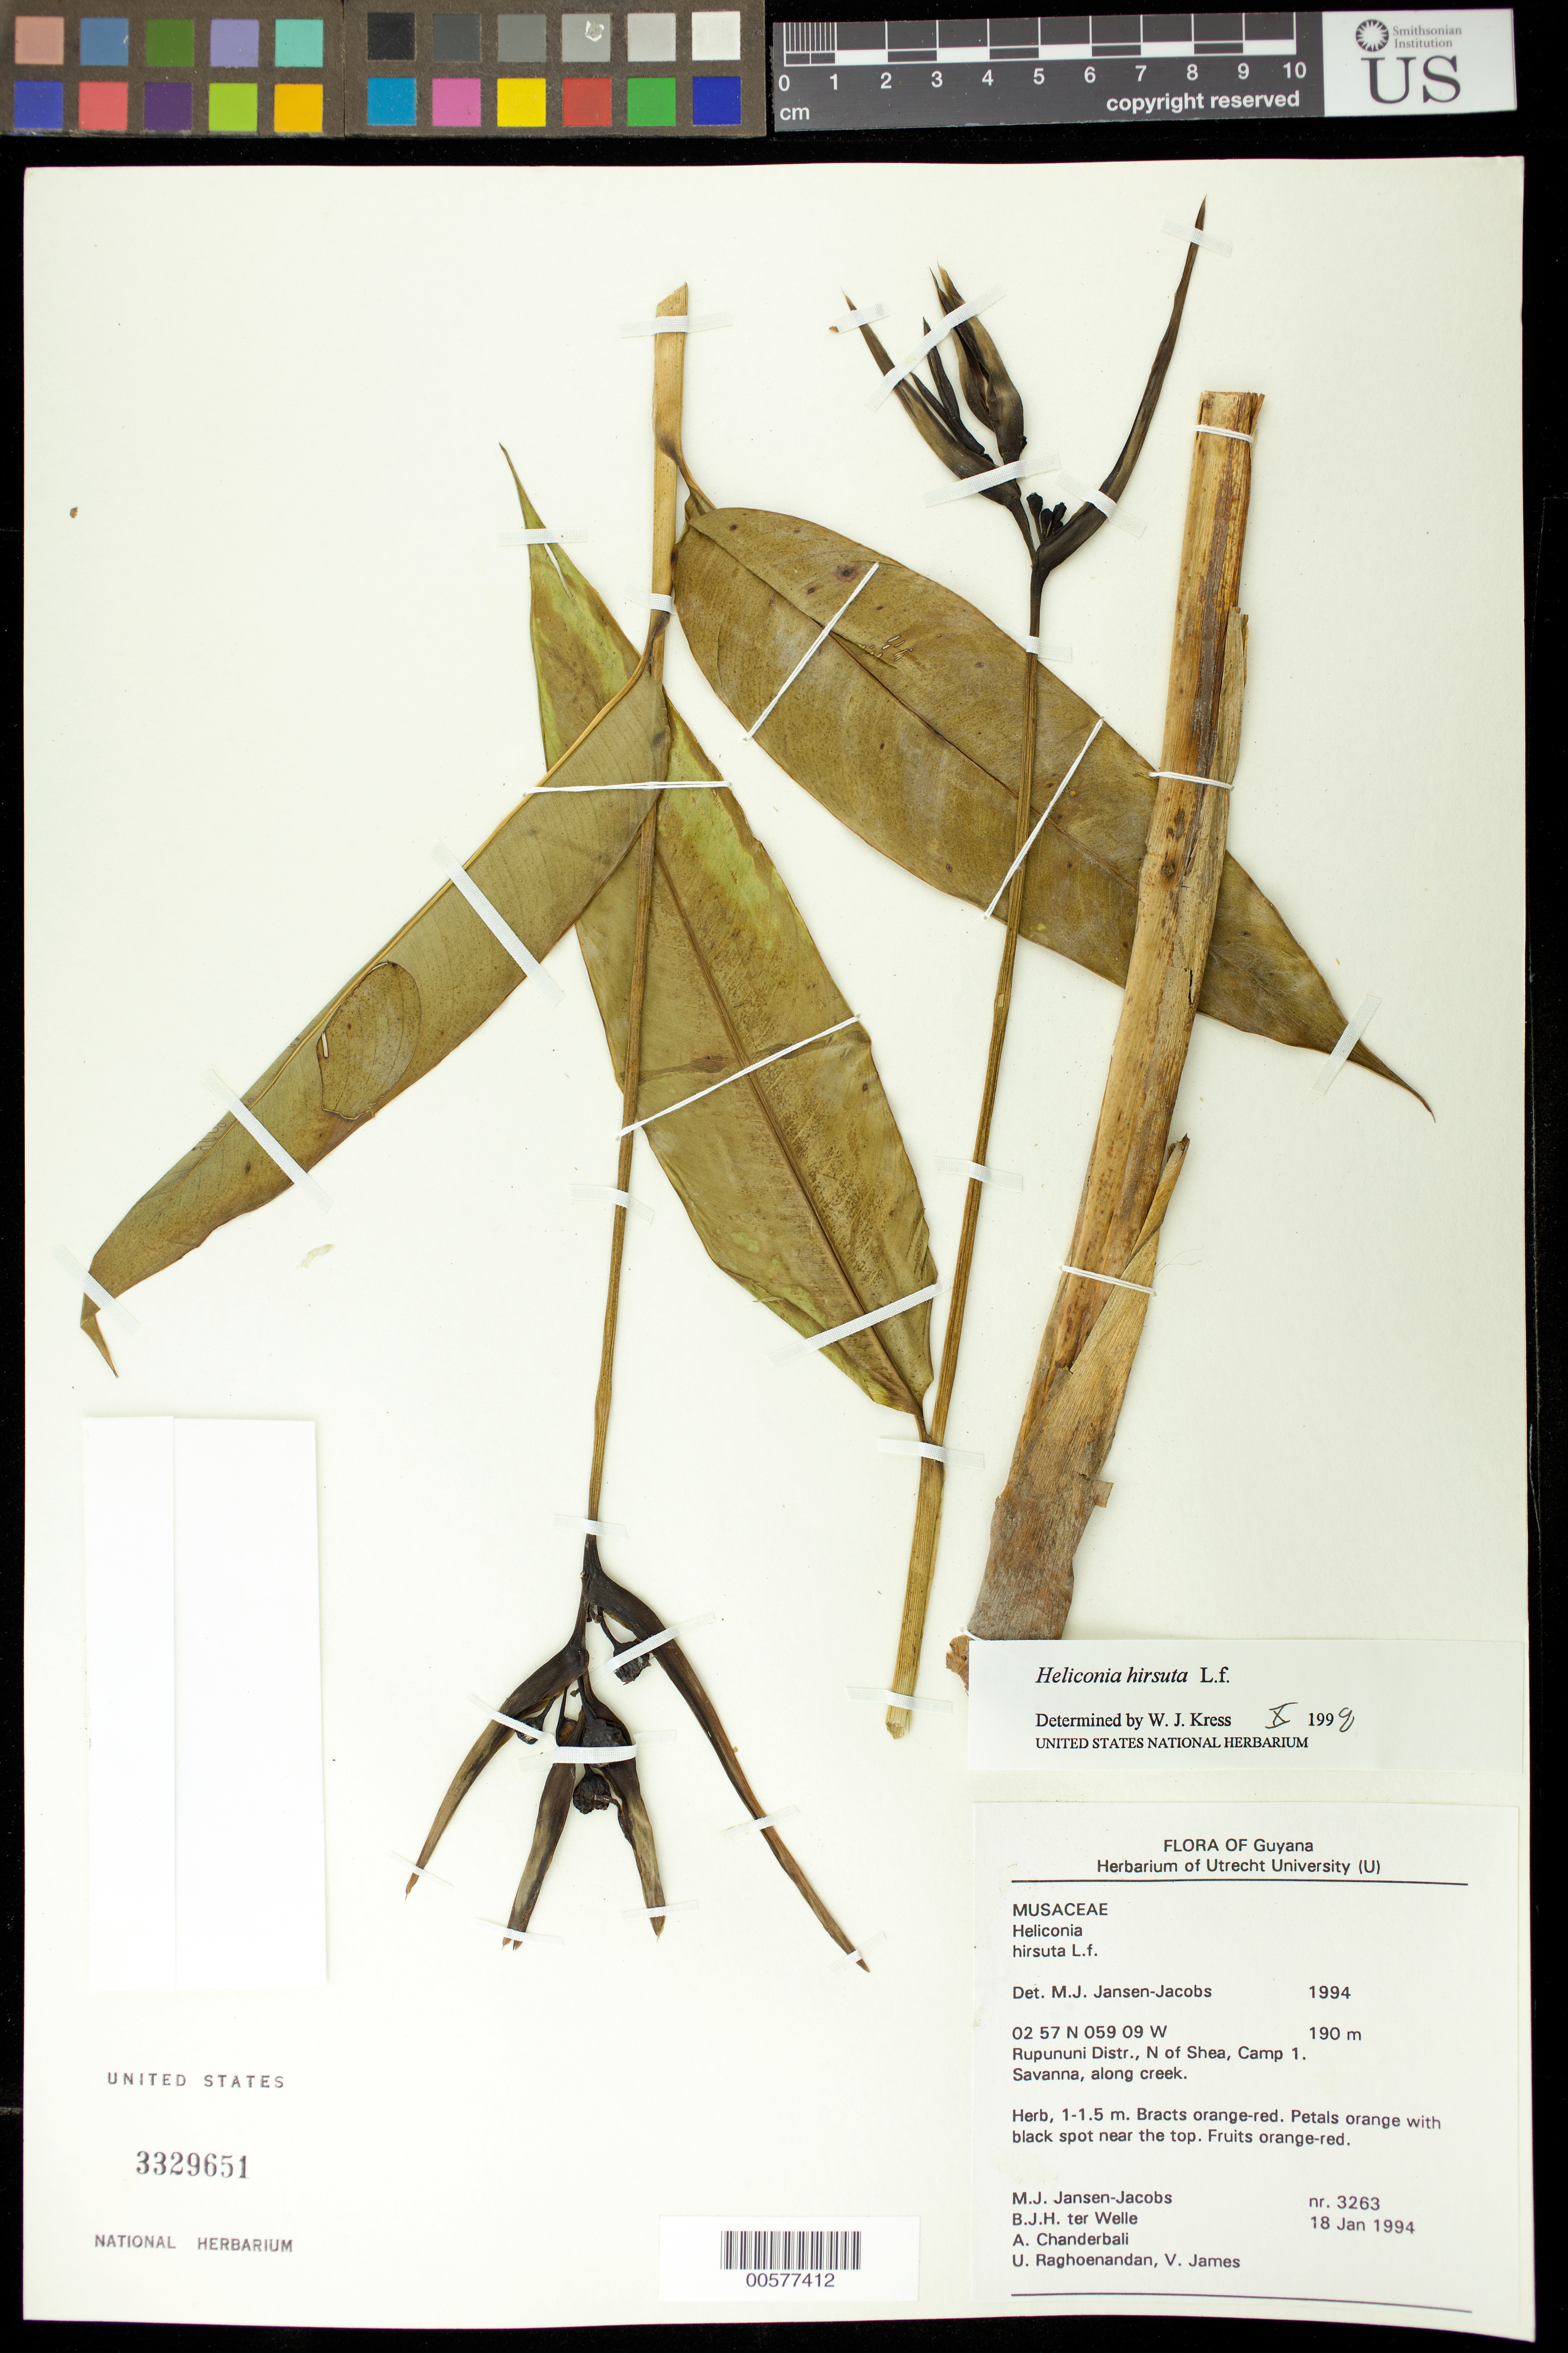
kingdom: Plantae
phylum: Tracheophyta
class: Liliopsida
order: Zingiberales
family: Heliconiaceae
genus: Heliconia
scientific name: Heliconia hirsuta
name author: L. f.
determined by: Kress, W. J., (US), Smithsonian Institution - National Museum of Natural History (UNITED STATES)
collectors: M. J. Jansen-Jacobs, B. Welle, A. S. Chanderbali, U. Raghoenandan & V. James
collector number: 3263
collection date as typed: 18-Jan-94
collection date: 1994-01-18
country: Guyana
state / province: U. Takutu-U. Essequibo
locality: Shea, N of, camp 1, Rupununi District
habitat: Savanna, along creek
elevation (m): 190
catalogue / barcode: US 3329651